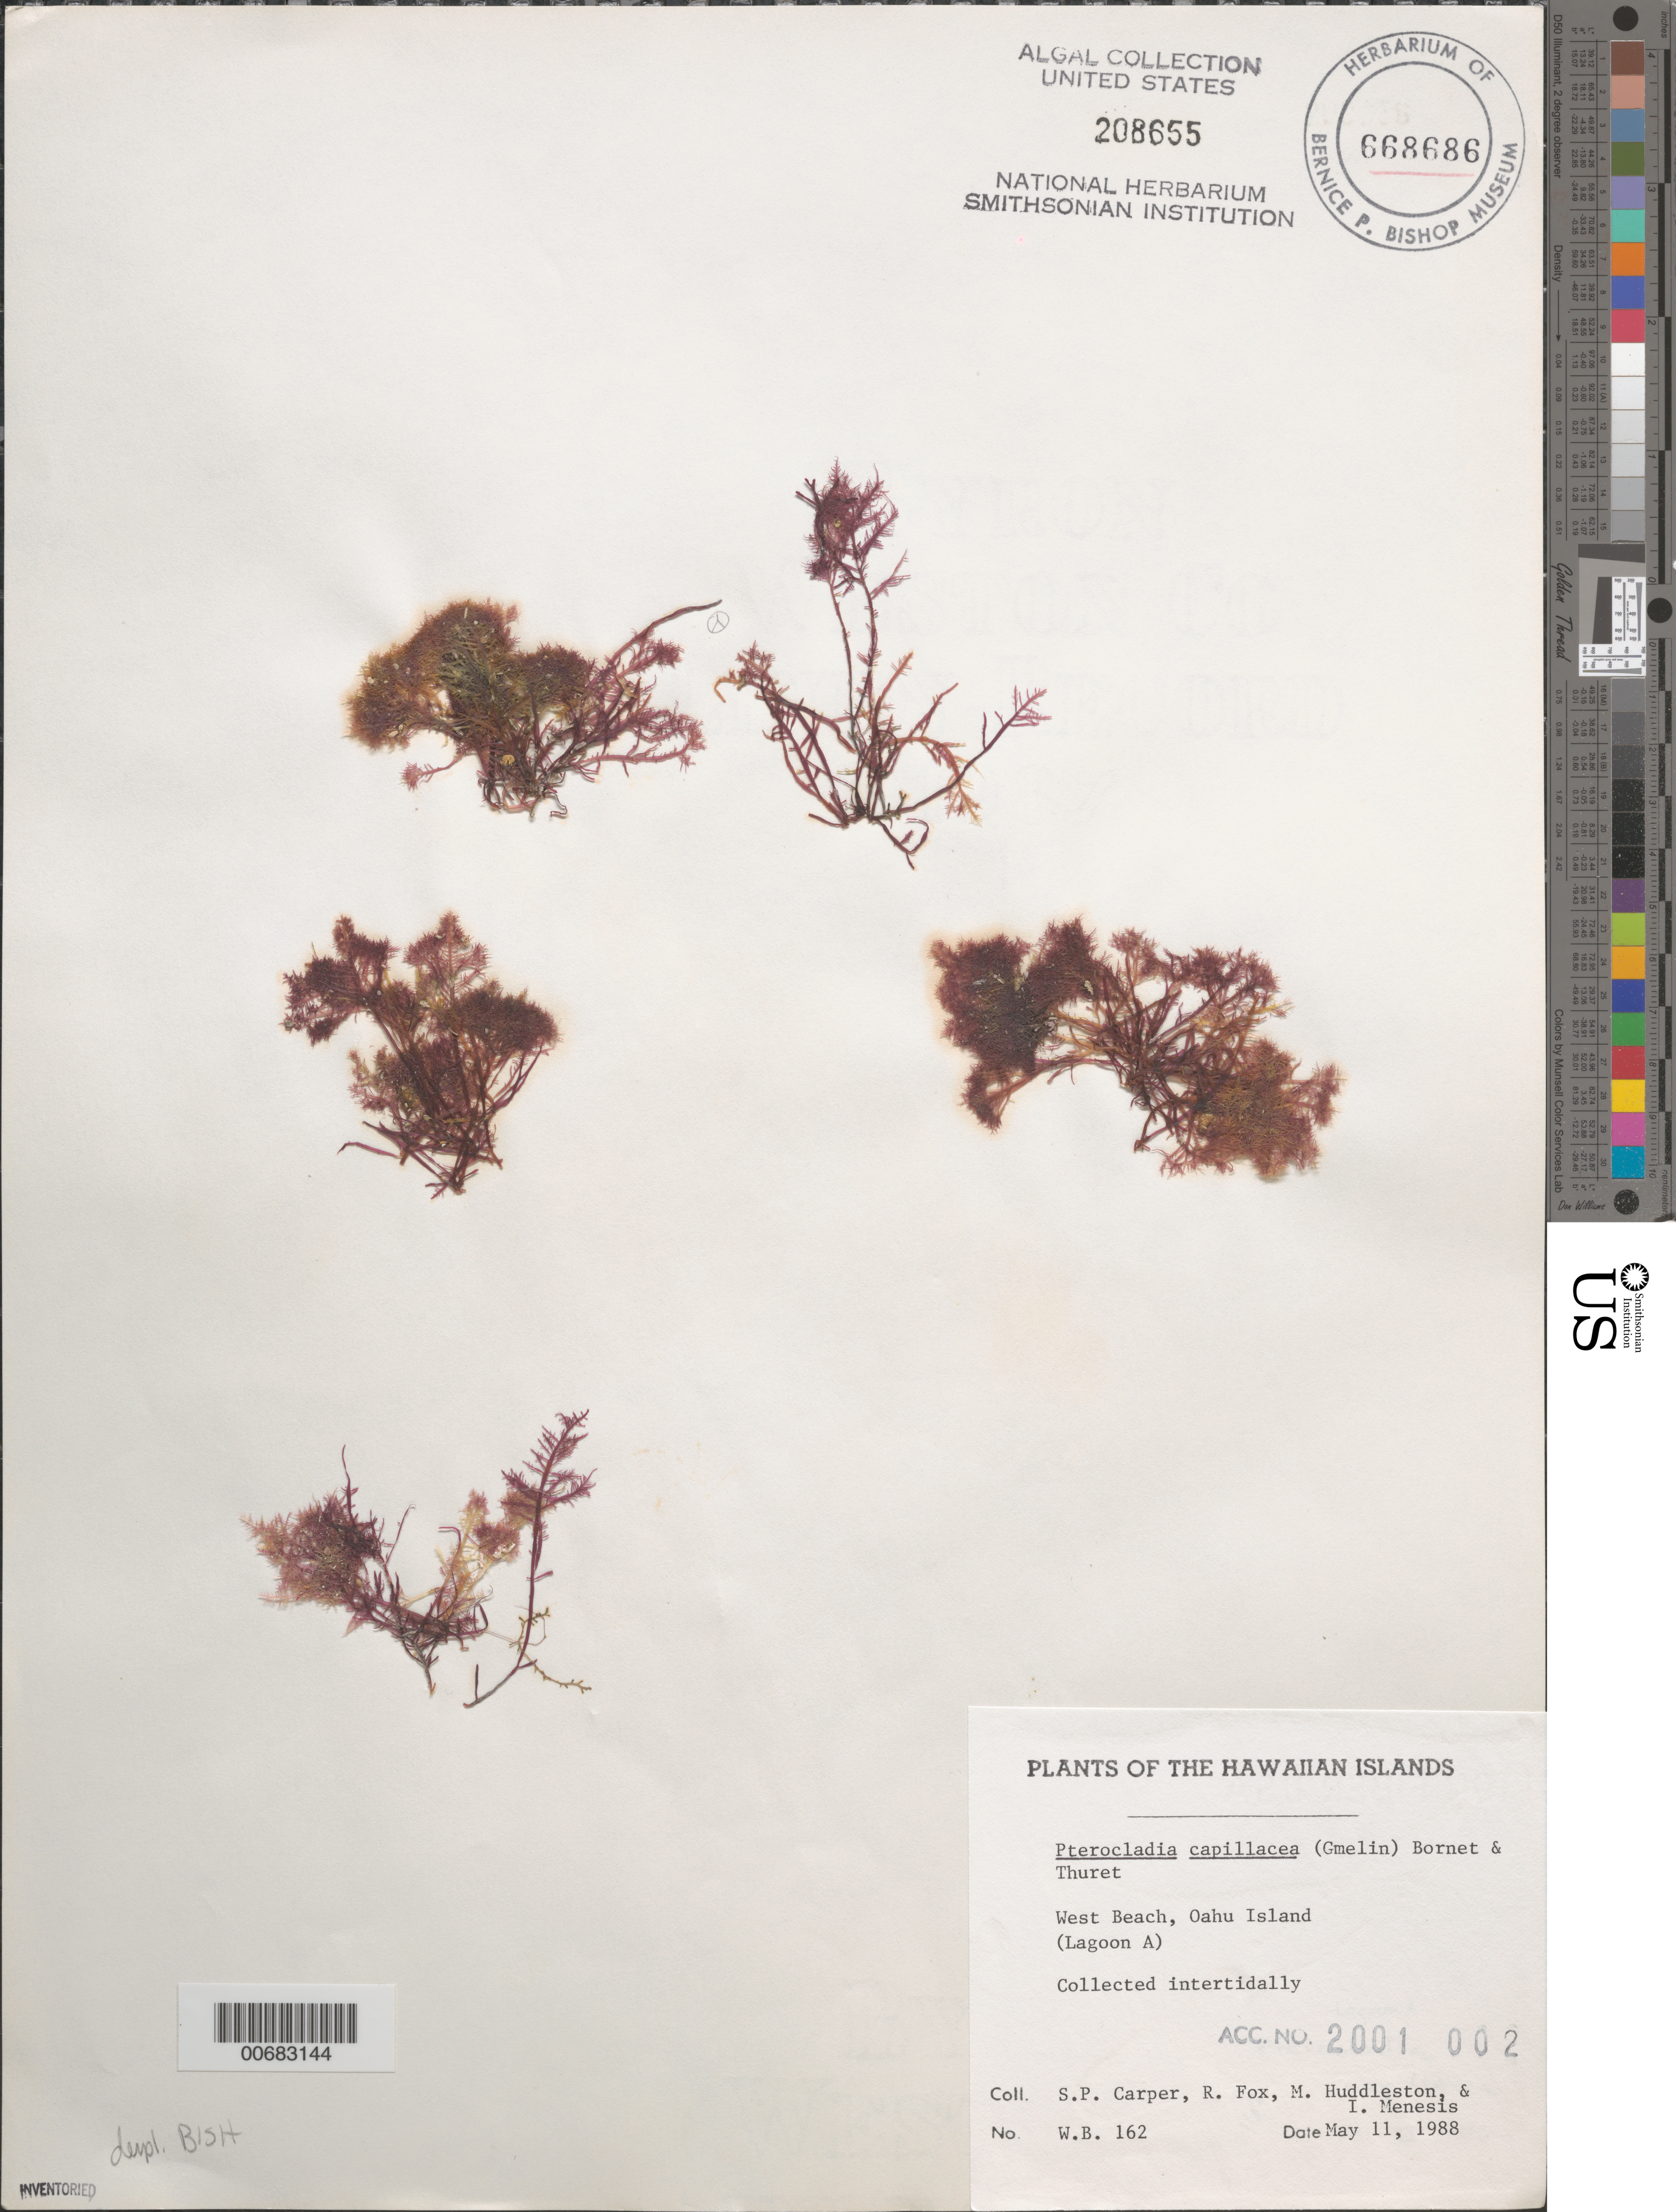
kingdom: Plantae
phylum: Rhodophyta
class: Florideophyceae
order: Gelidiales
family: Pterocladiaceae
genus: Pterocladiella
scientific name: Pterocladiella capillacea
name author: (S.G. Gmel.) Santelices & Hommers.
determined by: Algae name updating Project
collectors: S. Carper, R. Fox, M. Huddleston & I. Menesis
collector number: WB 162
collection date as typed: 11 May 1988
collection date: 1988-05-11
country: United States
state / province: Hawaii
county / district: Honolulu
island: Oahu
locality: West Beach (Lagoon A)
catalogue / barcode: US 208655